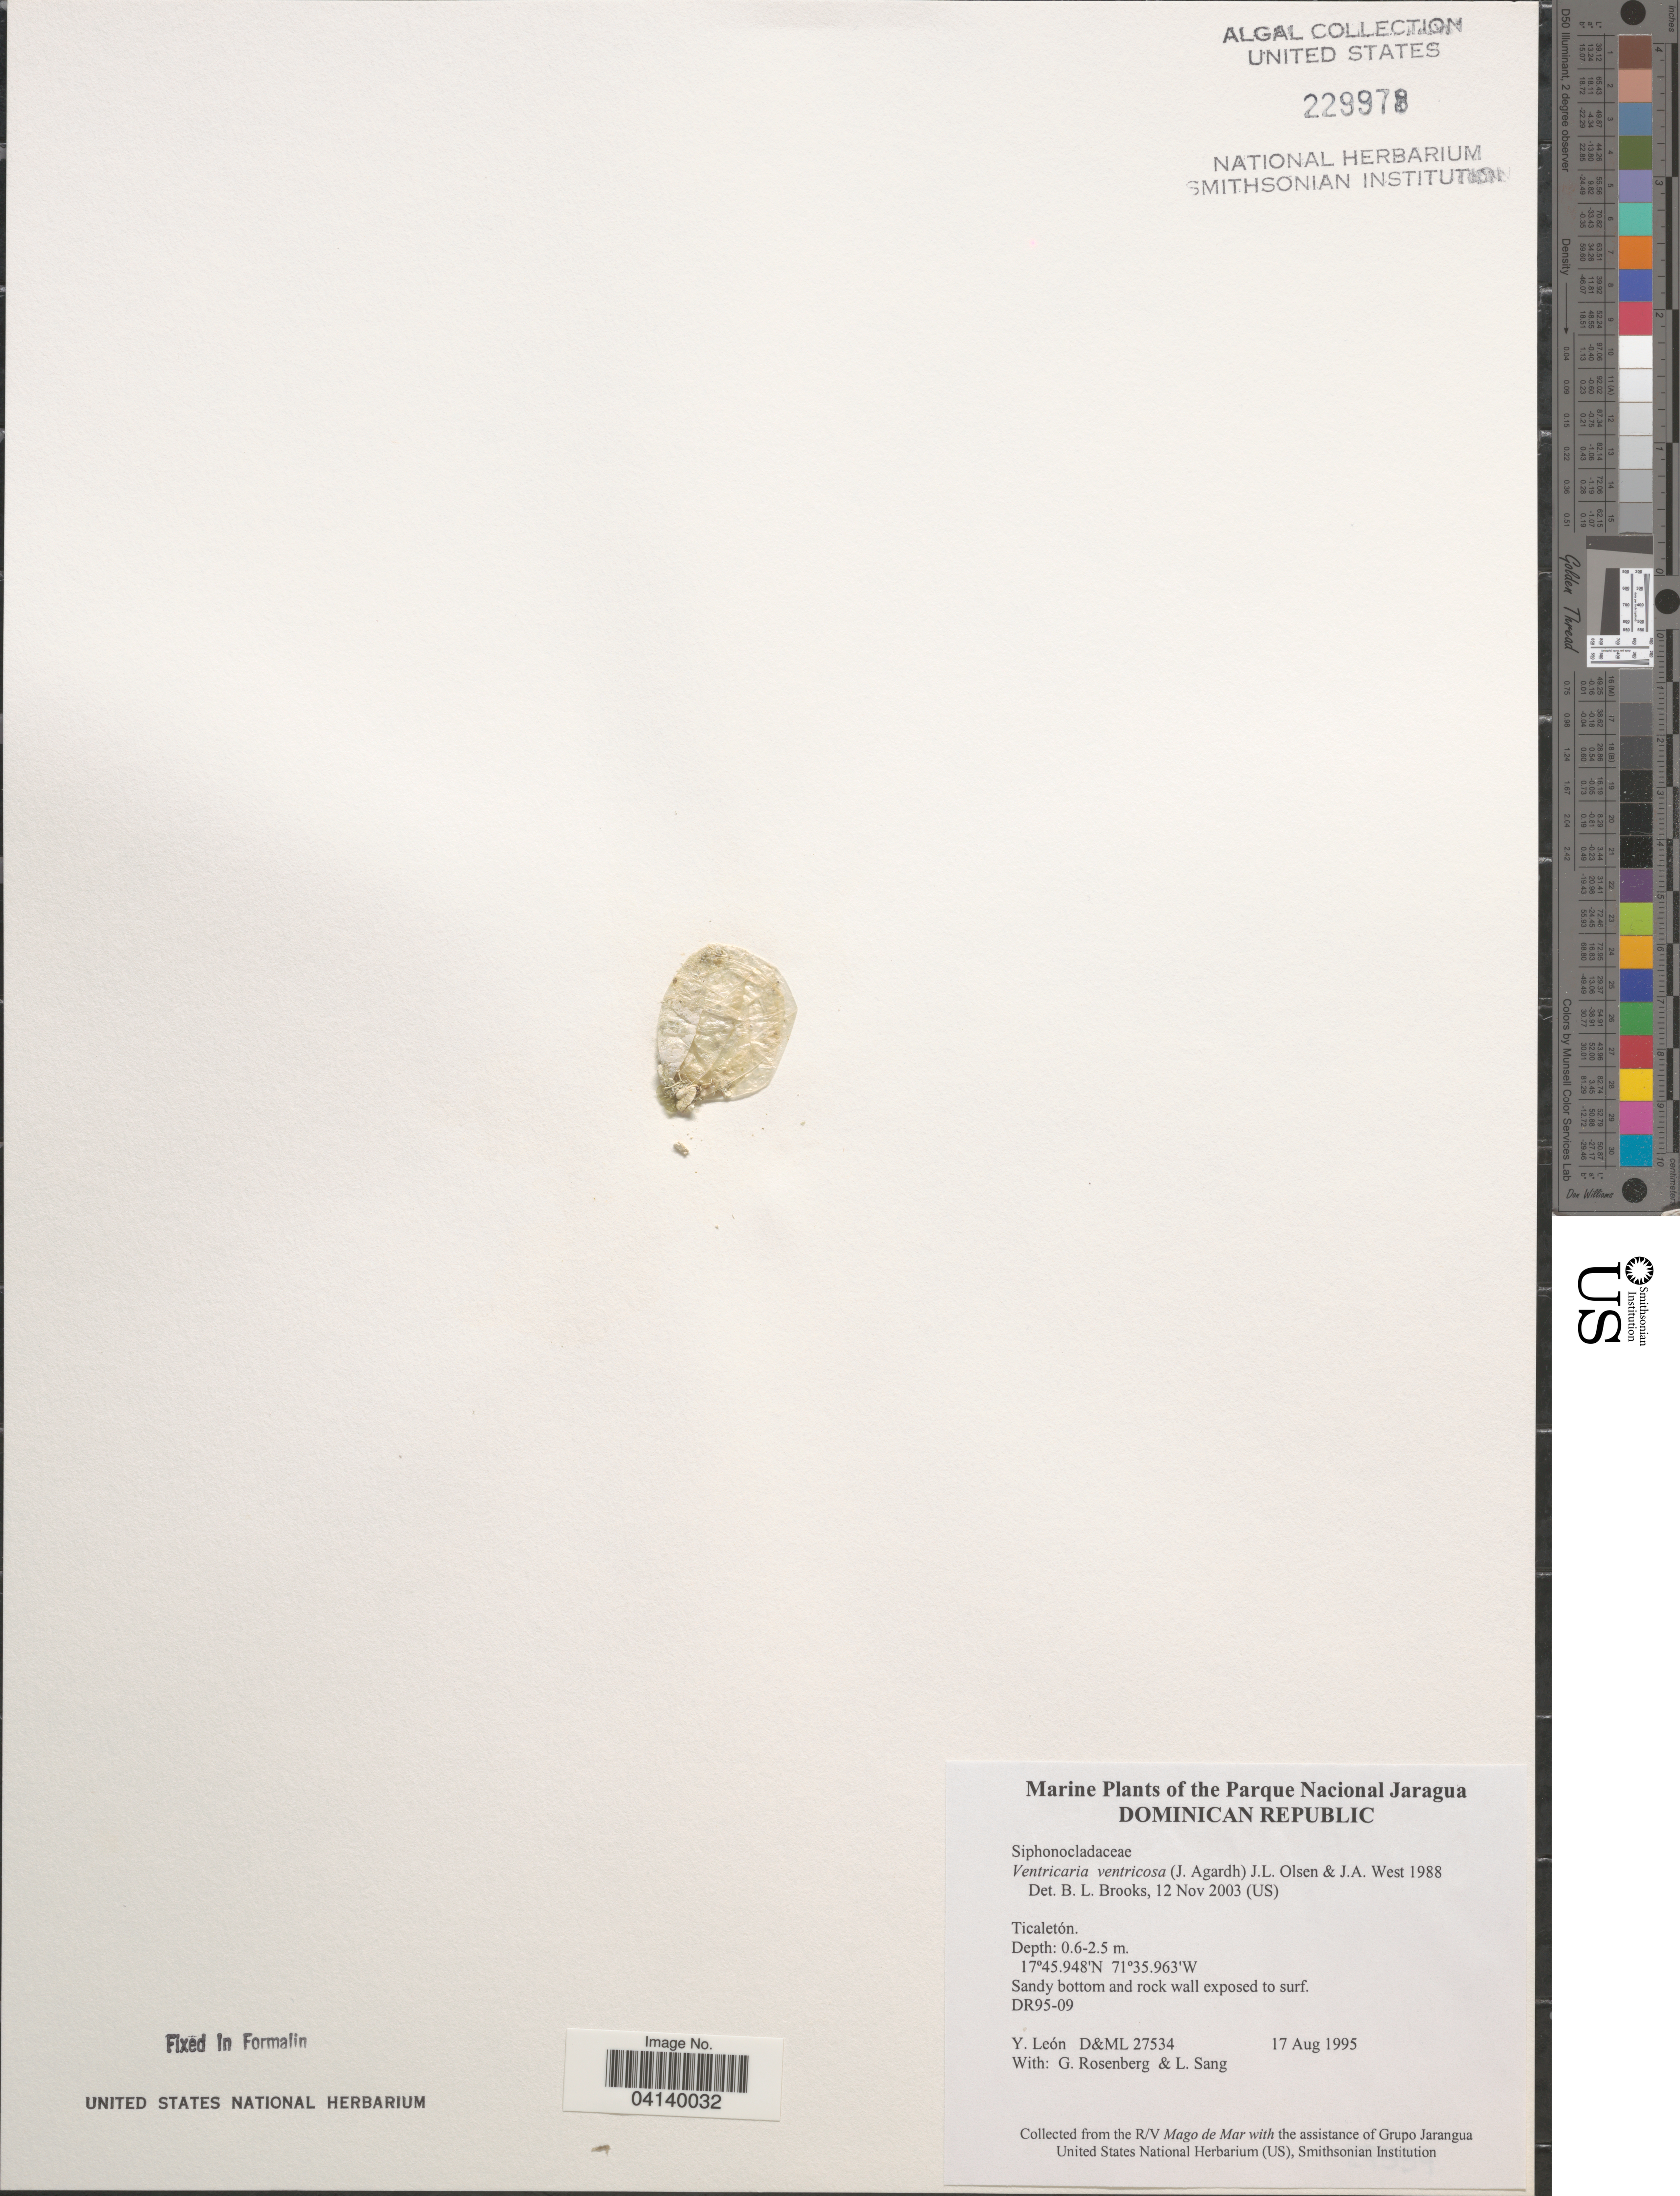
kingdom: Plantae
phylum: Chlorophyta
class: Ulvophyceae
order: Siphonocladales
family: Valoniaceae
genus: Valonia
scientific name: Valonia ventricosa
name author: J. Agardh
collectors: Y. León, G. Rosenberg & L. Sang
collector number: D&ML27534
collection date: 1995-08-17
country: Dominican Republic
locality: Parque Nacional Jaragua. Ticaletón.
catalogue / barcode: US 229978